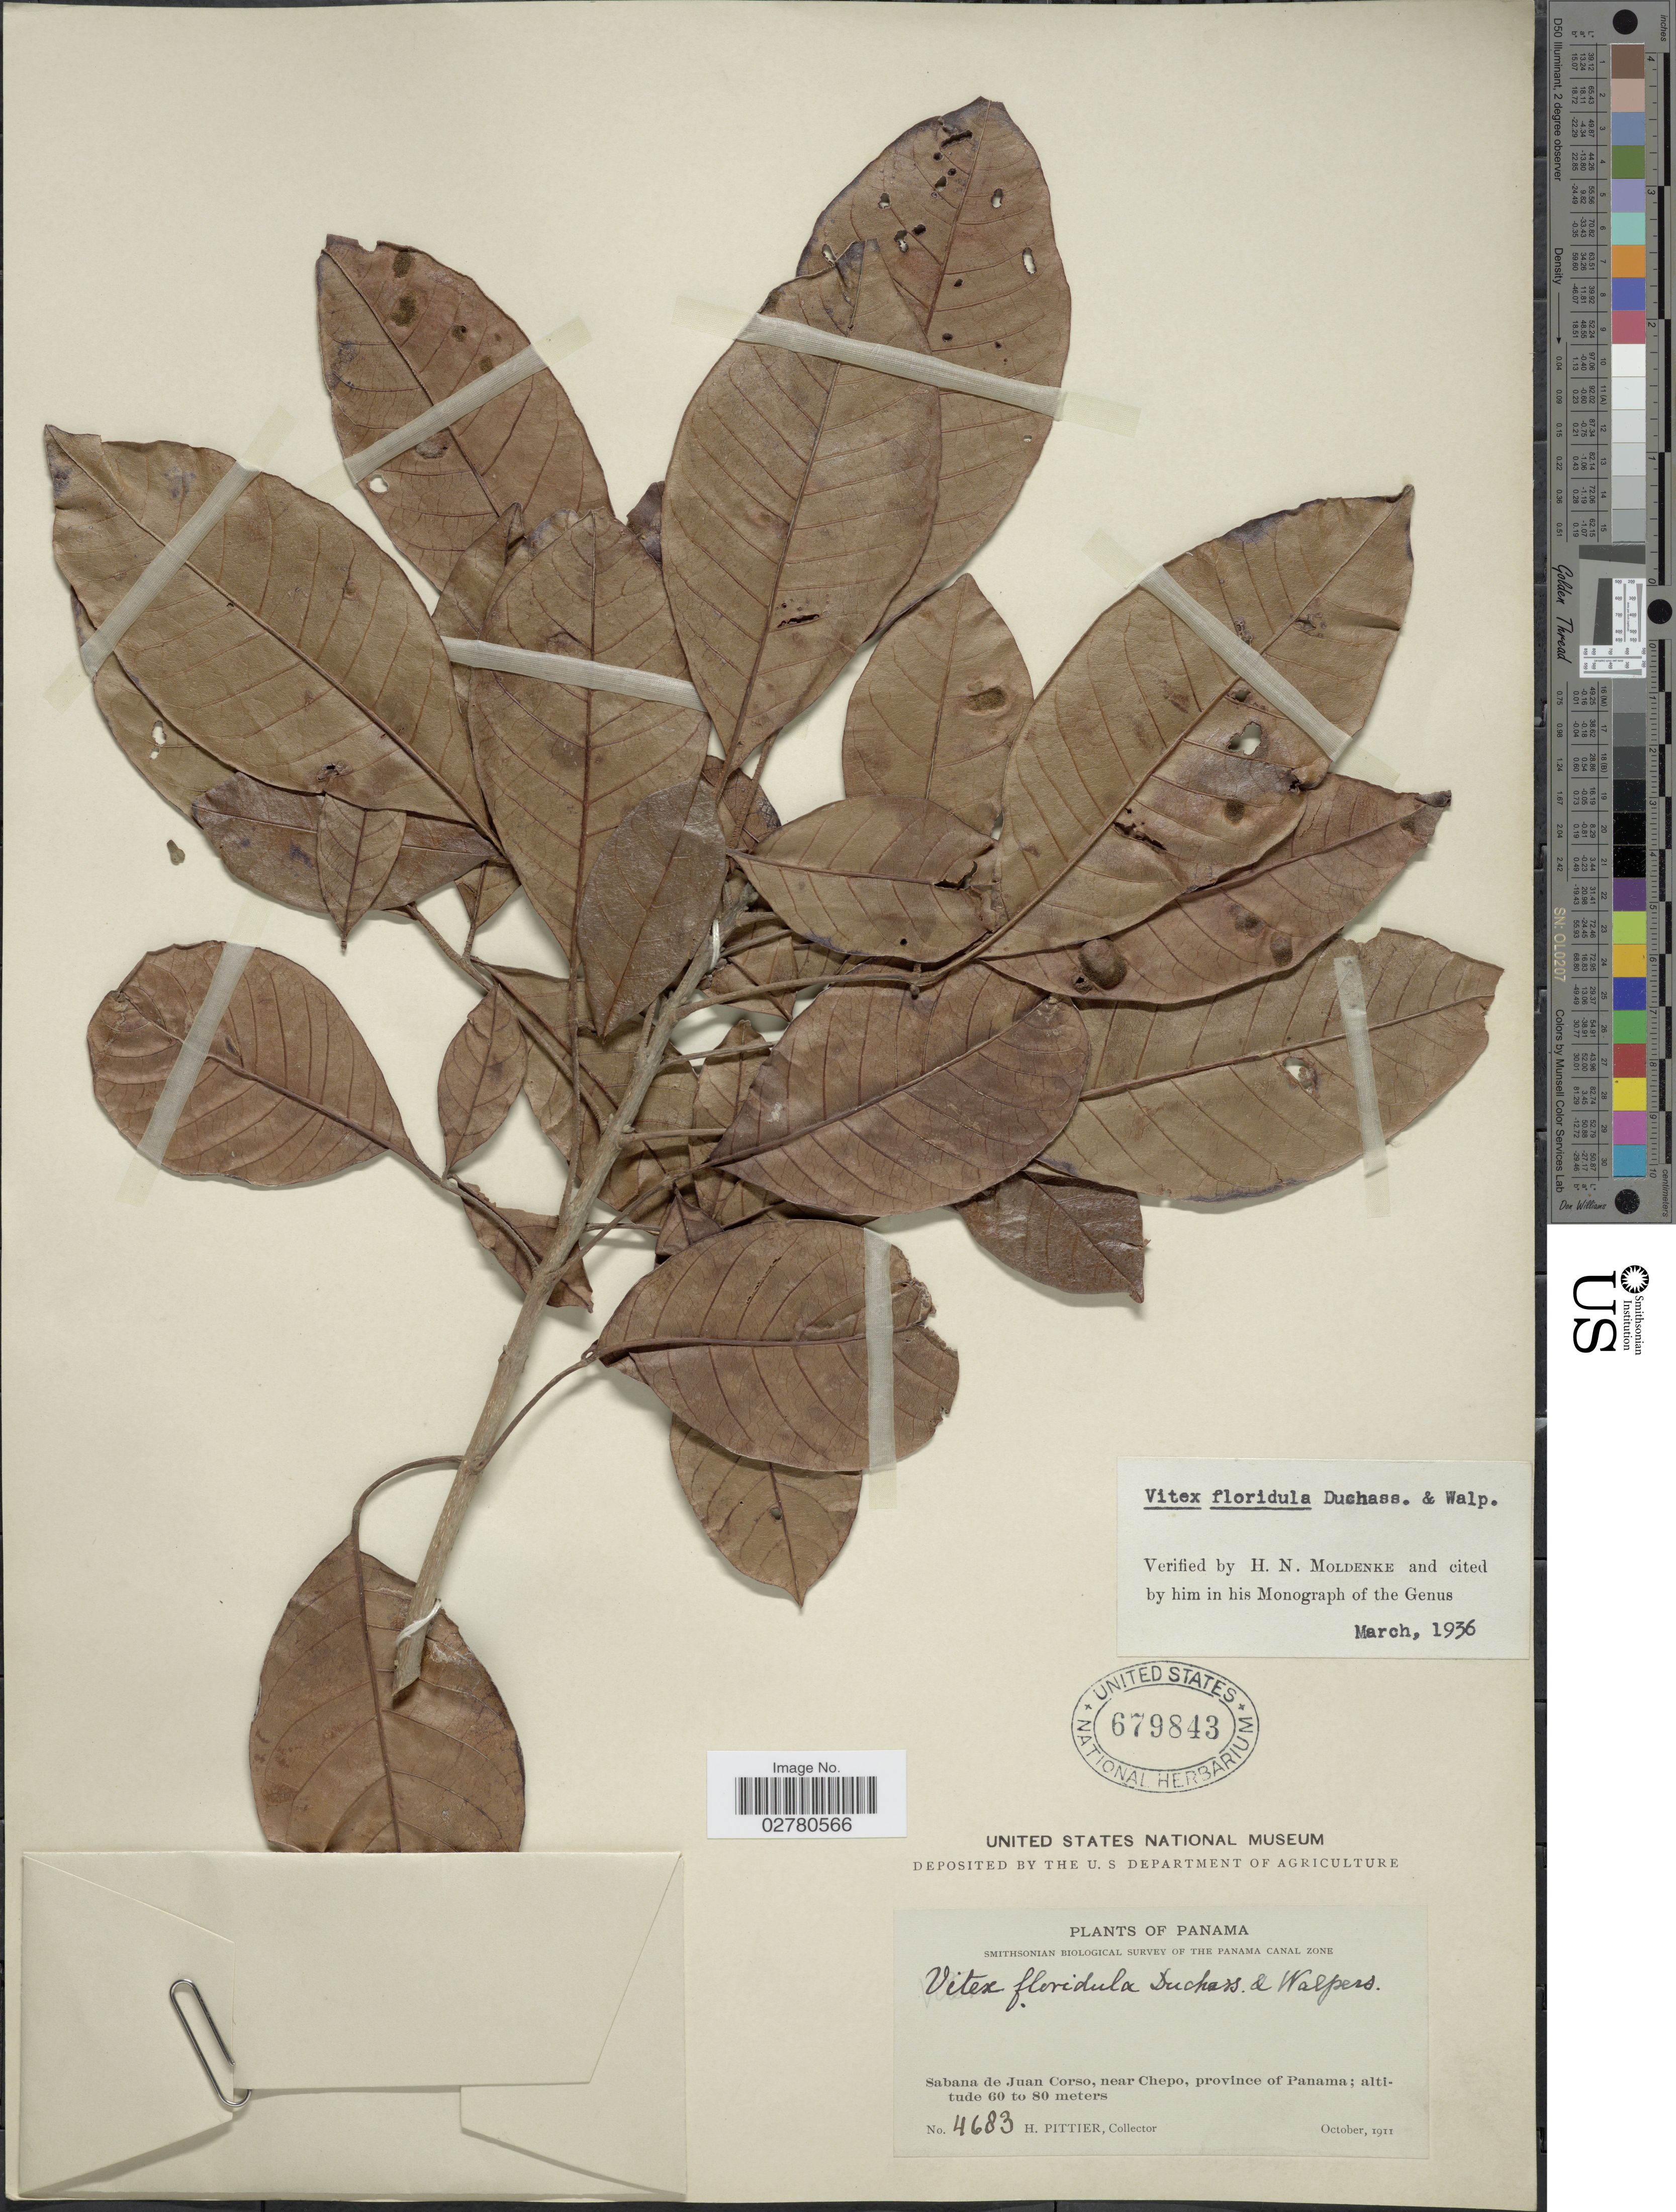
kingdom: Plantae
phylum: Tracheophyta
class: Magnoliopsida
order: Lamiales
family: Lamiaceae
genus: Vitex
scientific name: Vitex floridula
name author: Duchass. & Walp.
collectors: H. F. Pittier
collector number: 4683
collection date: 1911-10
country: Panama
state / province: Panamá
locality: Sabana de Juan Corso, near Chepo.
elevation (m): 60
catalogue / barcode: US 679843